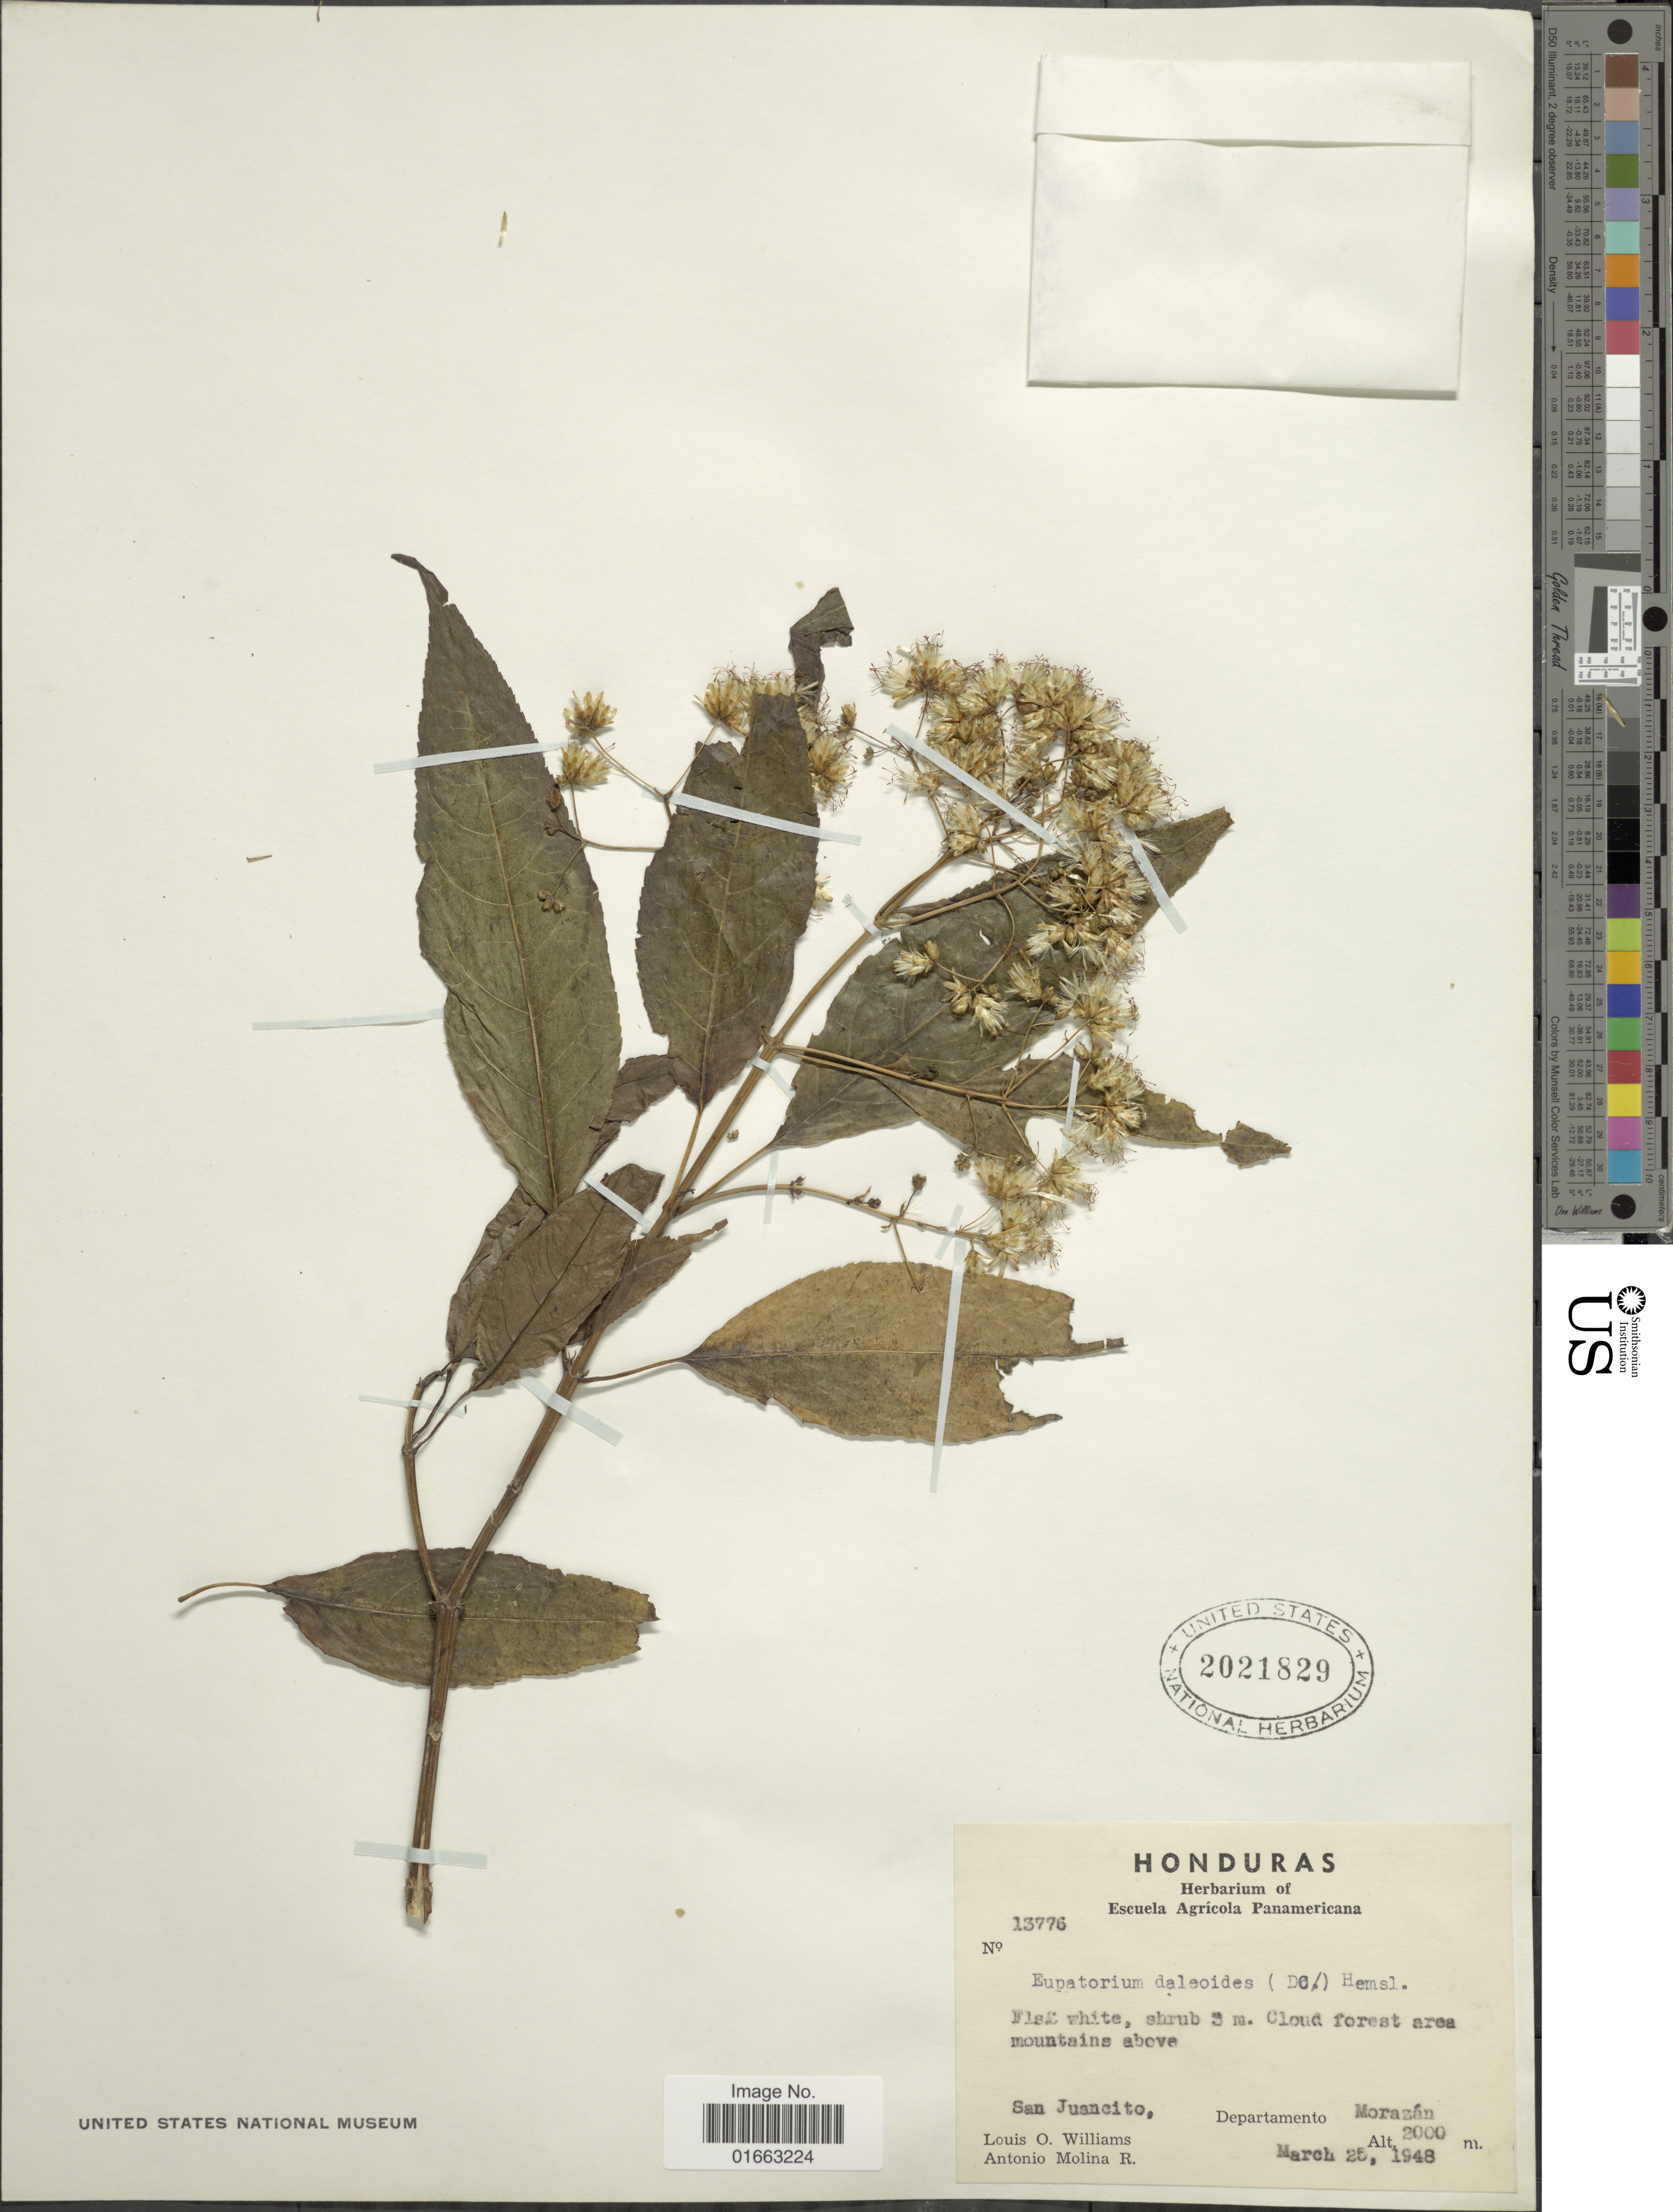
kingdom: Plantae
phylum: Tracheophyta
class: Magnoliopsida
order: Asterales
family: Asteraceae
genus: Critoniadelphus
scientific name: Critoniadelphus nubigenus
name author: (Benth.) R.M. King & H. Rob.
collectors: L. O. Williams & A. Molina R.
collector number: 13776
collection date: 1948-03-25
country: Honduras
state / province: Fco. Morazán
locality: Cloud forest area mountains above San Juancito, Department Morazán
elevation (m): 2000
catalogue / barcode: US 2021829